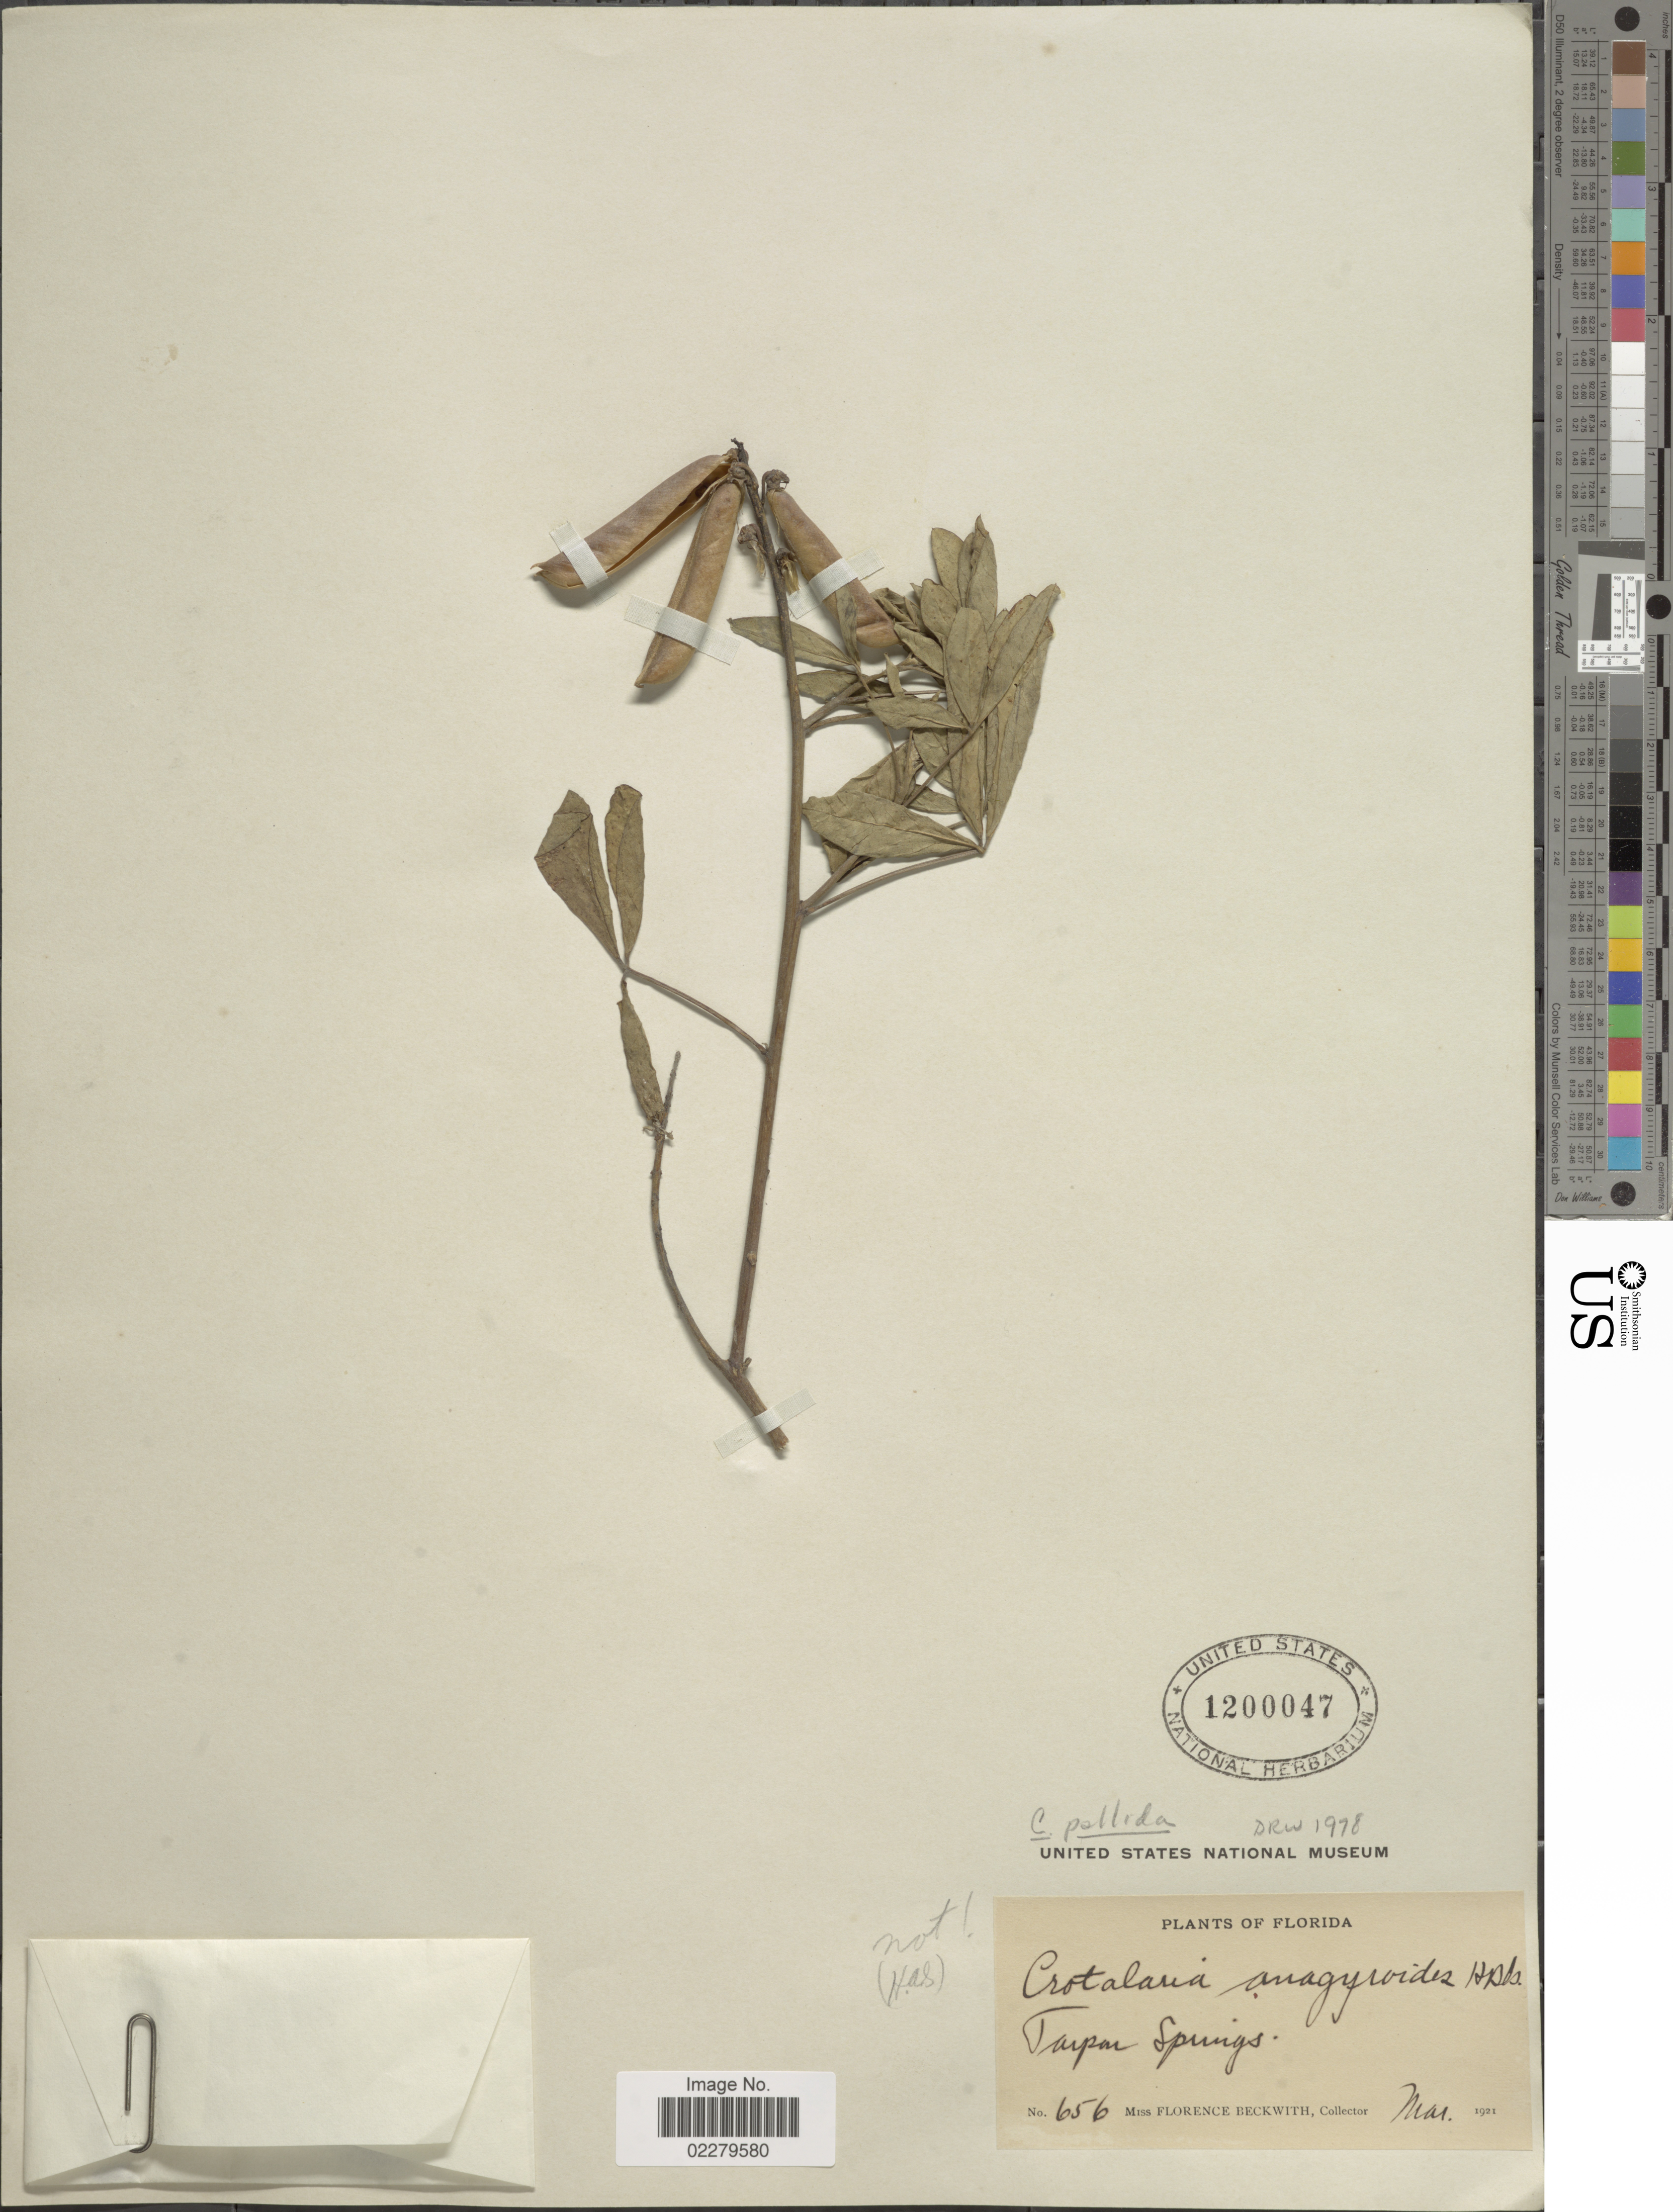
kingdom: Plantae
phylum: Tracheophyta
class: Magnoliopsida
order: Fabales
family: Fabaceae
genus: Crotalaria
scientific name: Crotalaria pallida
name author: Aiton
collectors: F. Beckwith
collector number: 656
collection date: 1921-03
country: United States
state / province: Florida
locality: Tarpon Springs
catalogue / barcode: US 1200047